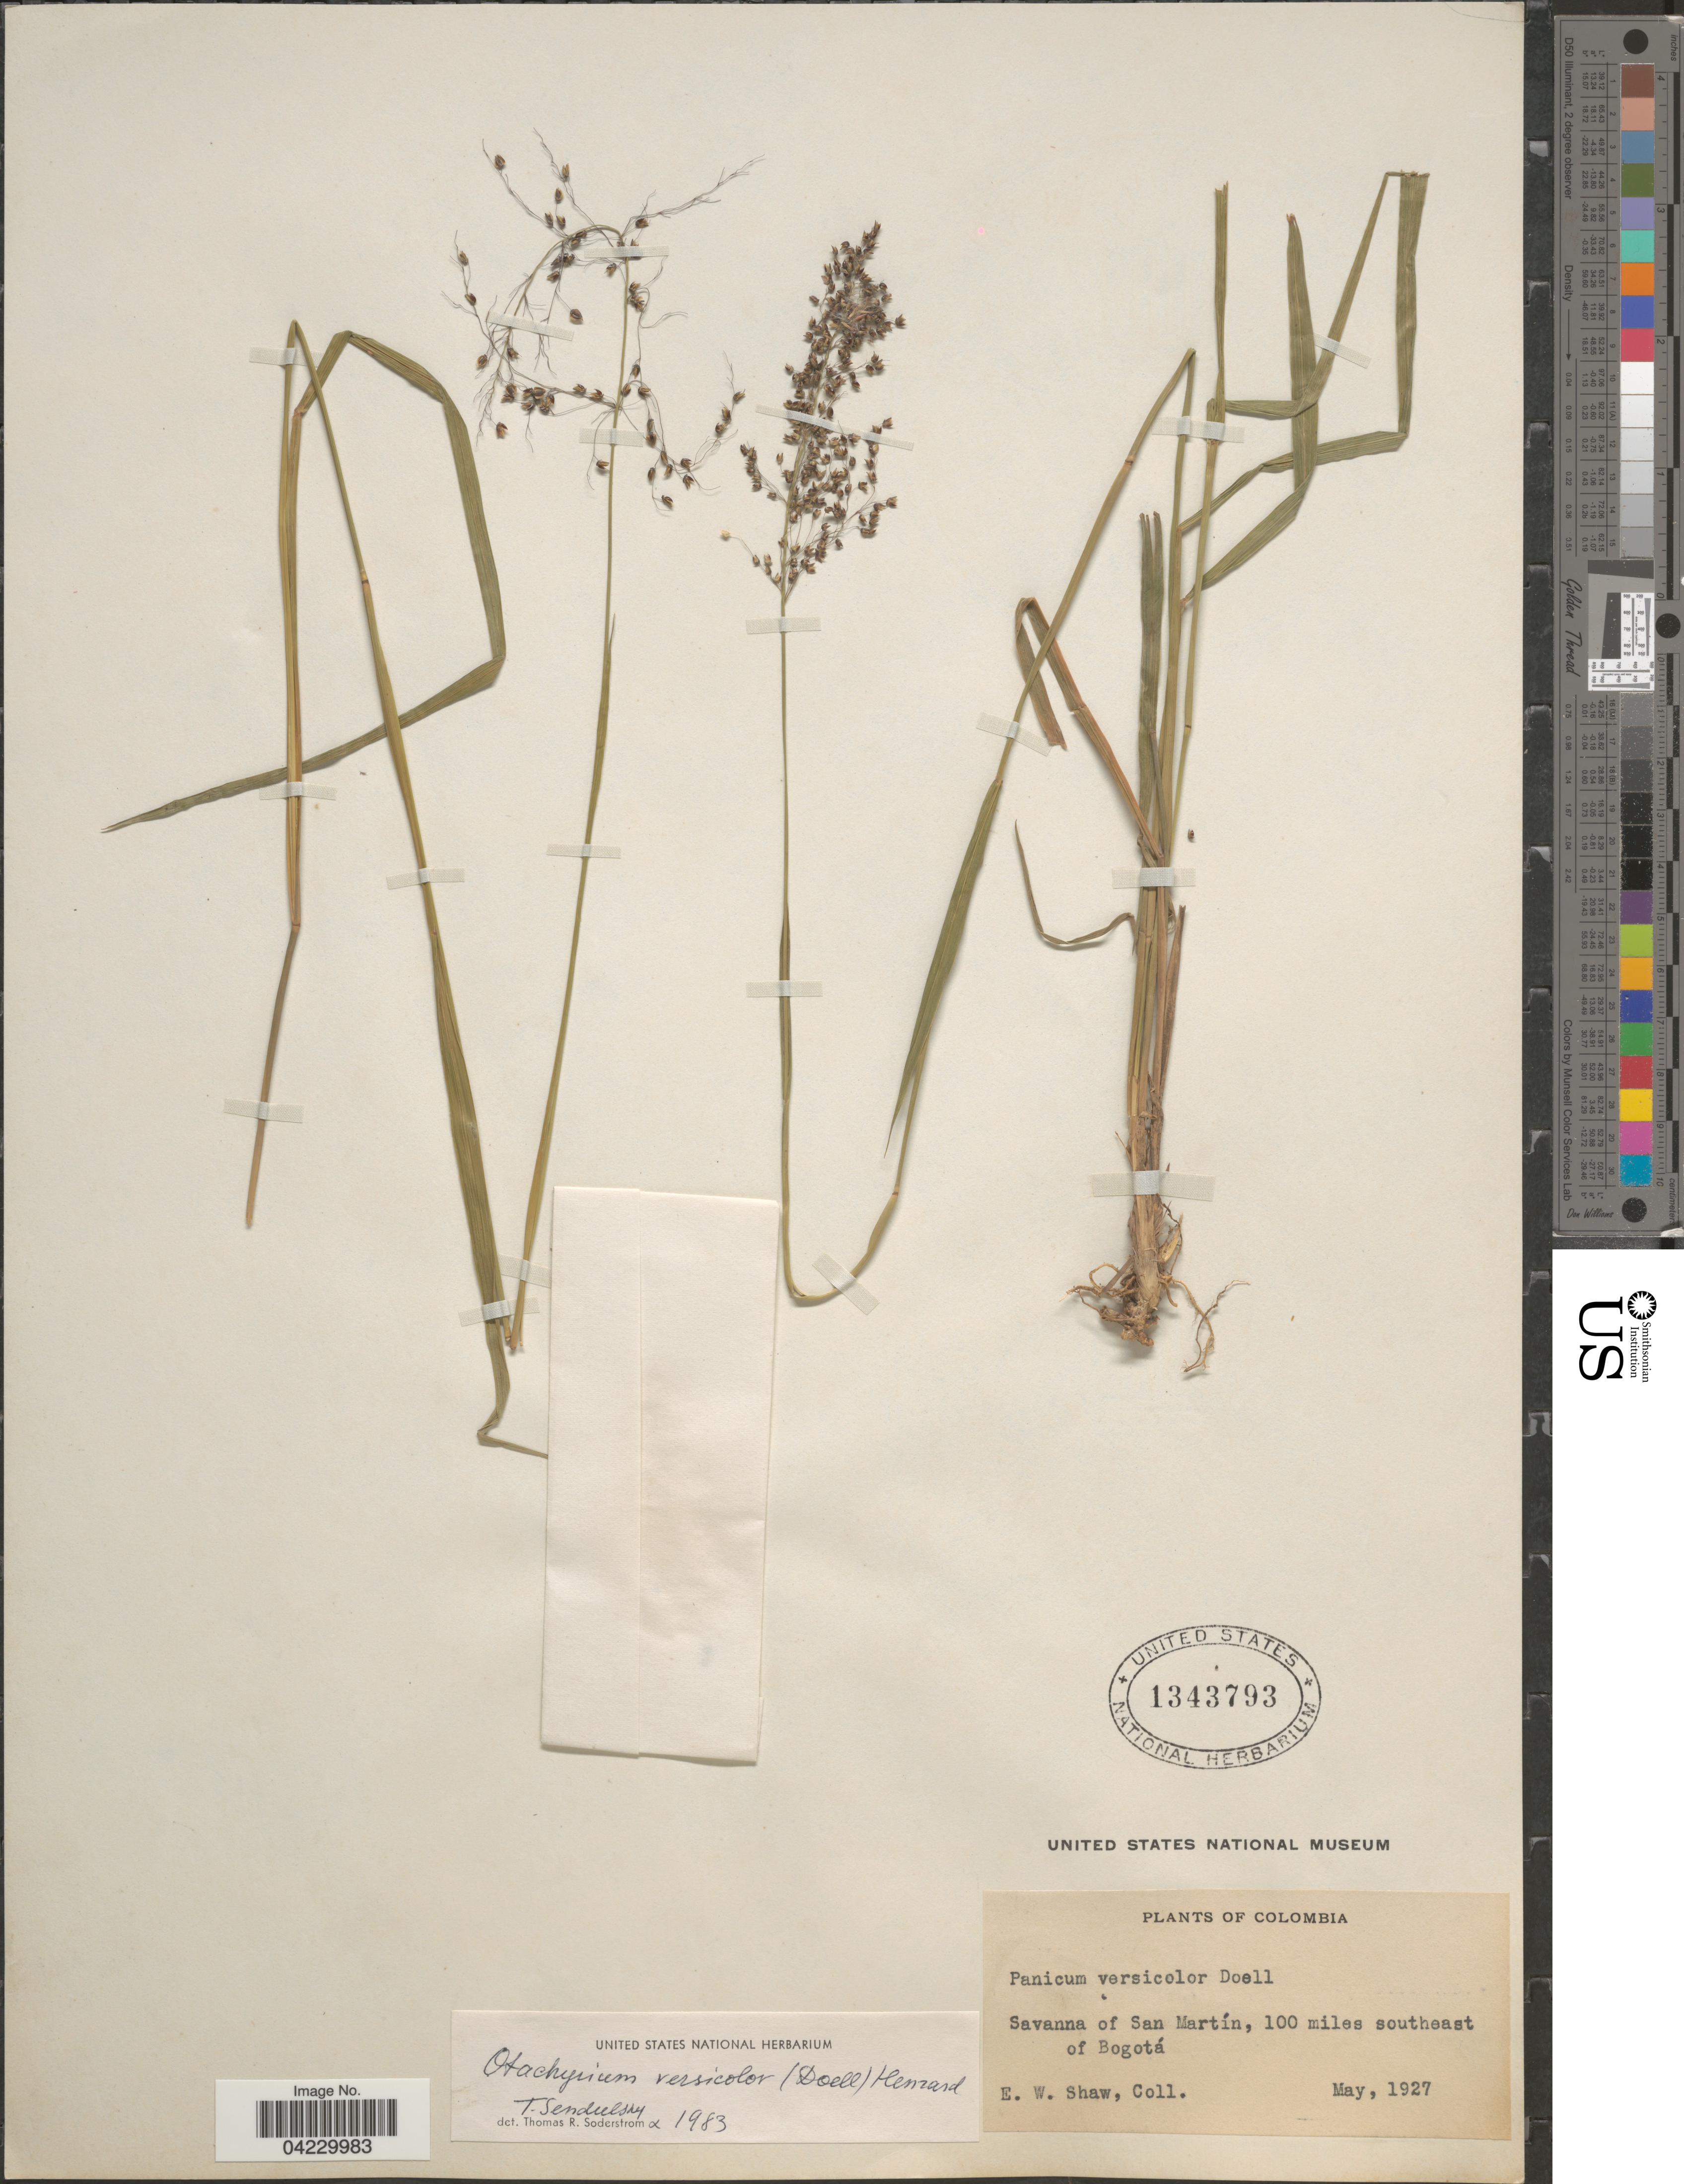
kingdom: Plantae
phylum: Tracheophyta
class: Liliopsida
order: Poales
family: Poaceae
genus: Otachyrium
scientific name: Otachyrium versicolor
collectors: E. W. Shaw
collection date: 1927-05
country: Colombia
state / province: Bogota D.C.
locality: Savanna of San Martín, 100 miles southeast of Bogotá.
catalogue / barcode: US 1343793